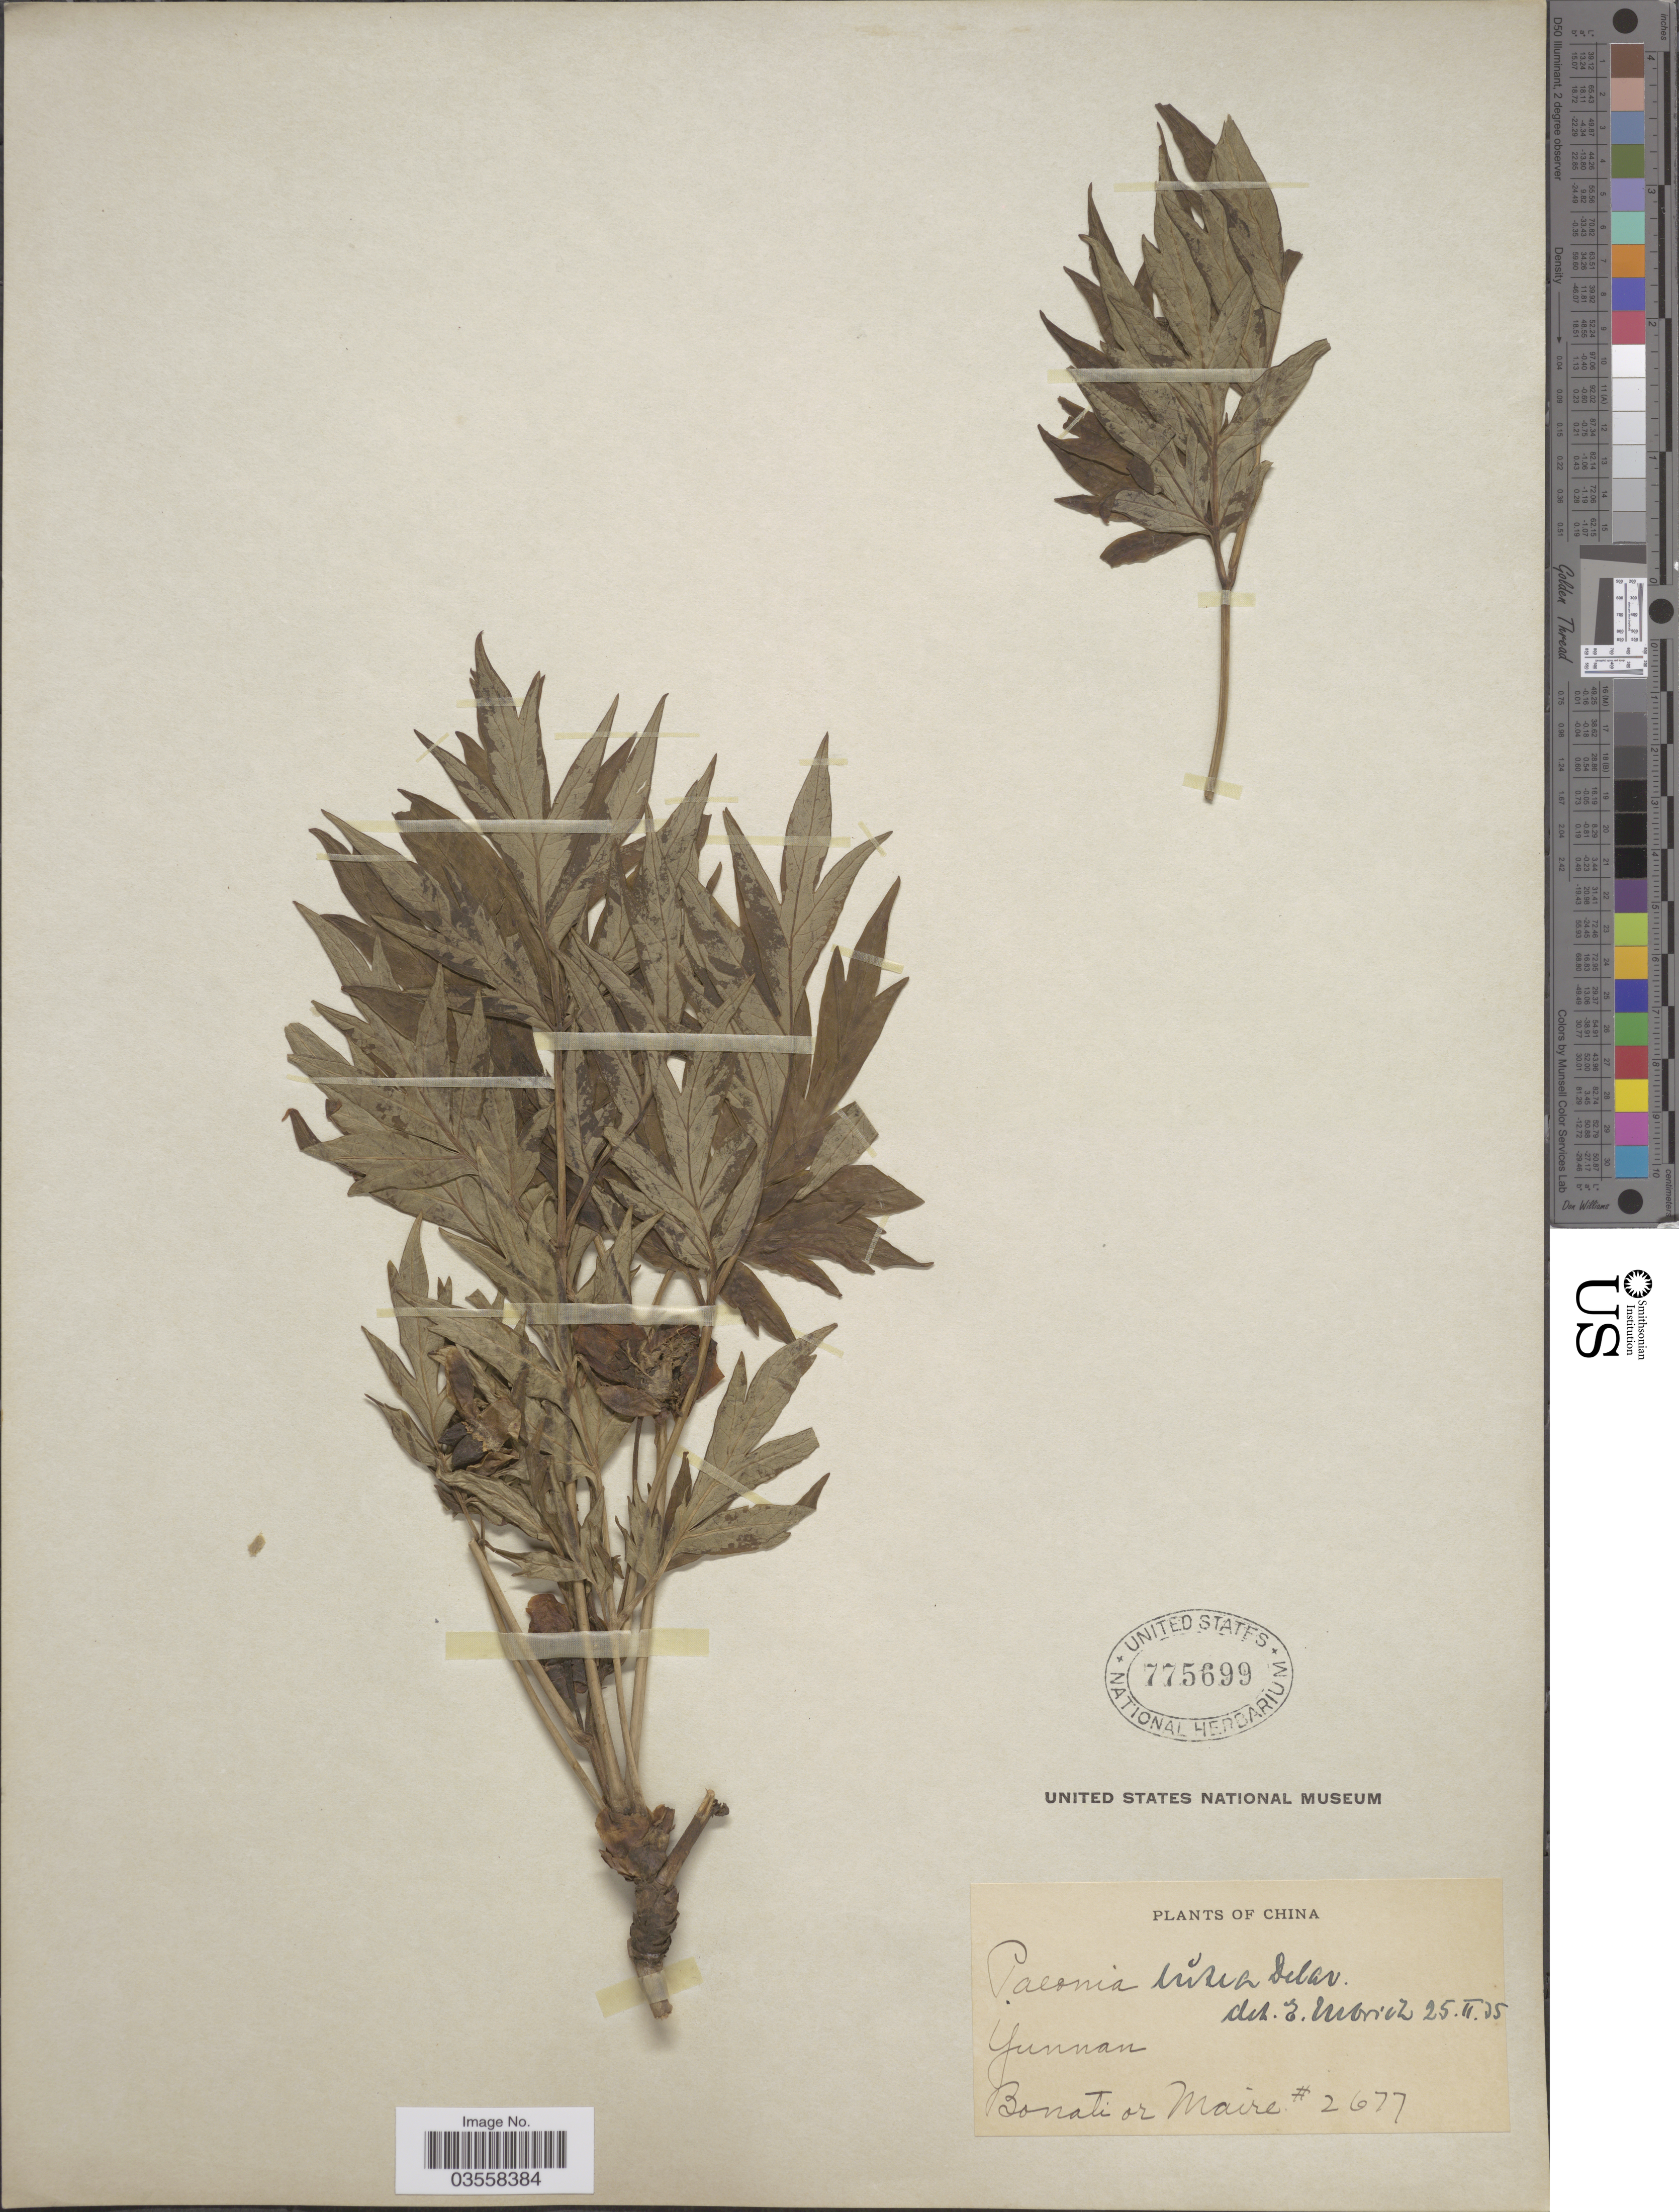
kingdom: Plantae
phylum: Tracheophyta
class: Magnoliopsida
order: Saxifragales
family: Paeoniaceae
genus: Paeonia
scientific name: Paeonia delavayi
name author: Franch.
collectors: -. Bonati & Maire, --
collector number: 2677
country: China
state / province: Yunnan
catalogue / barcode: US 775699